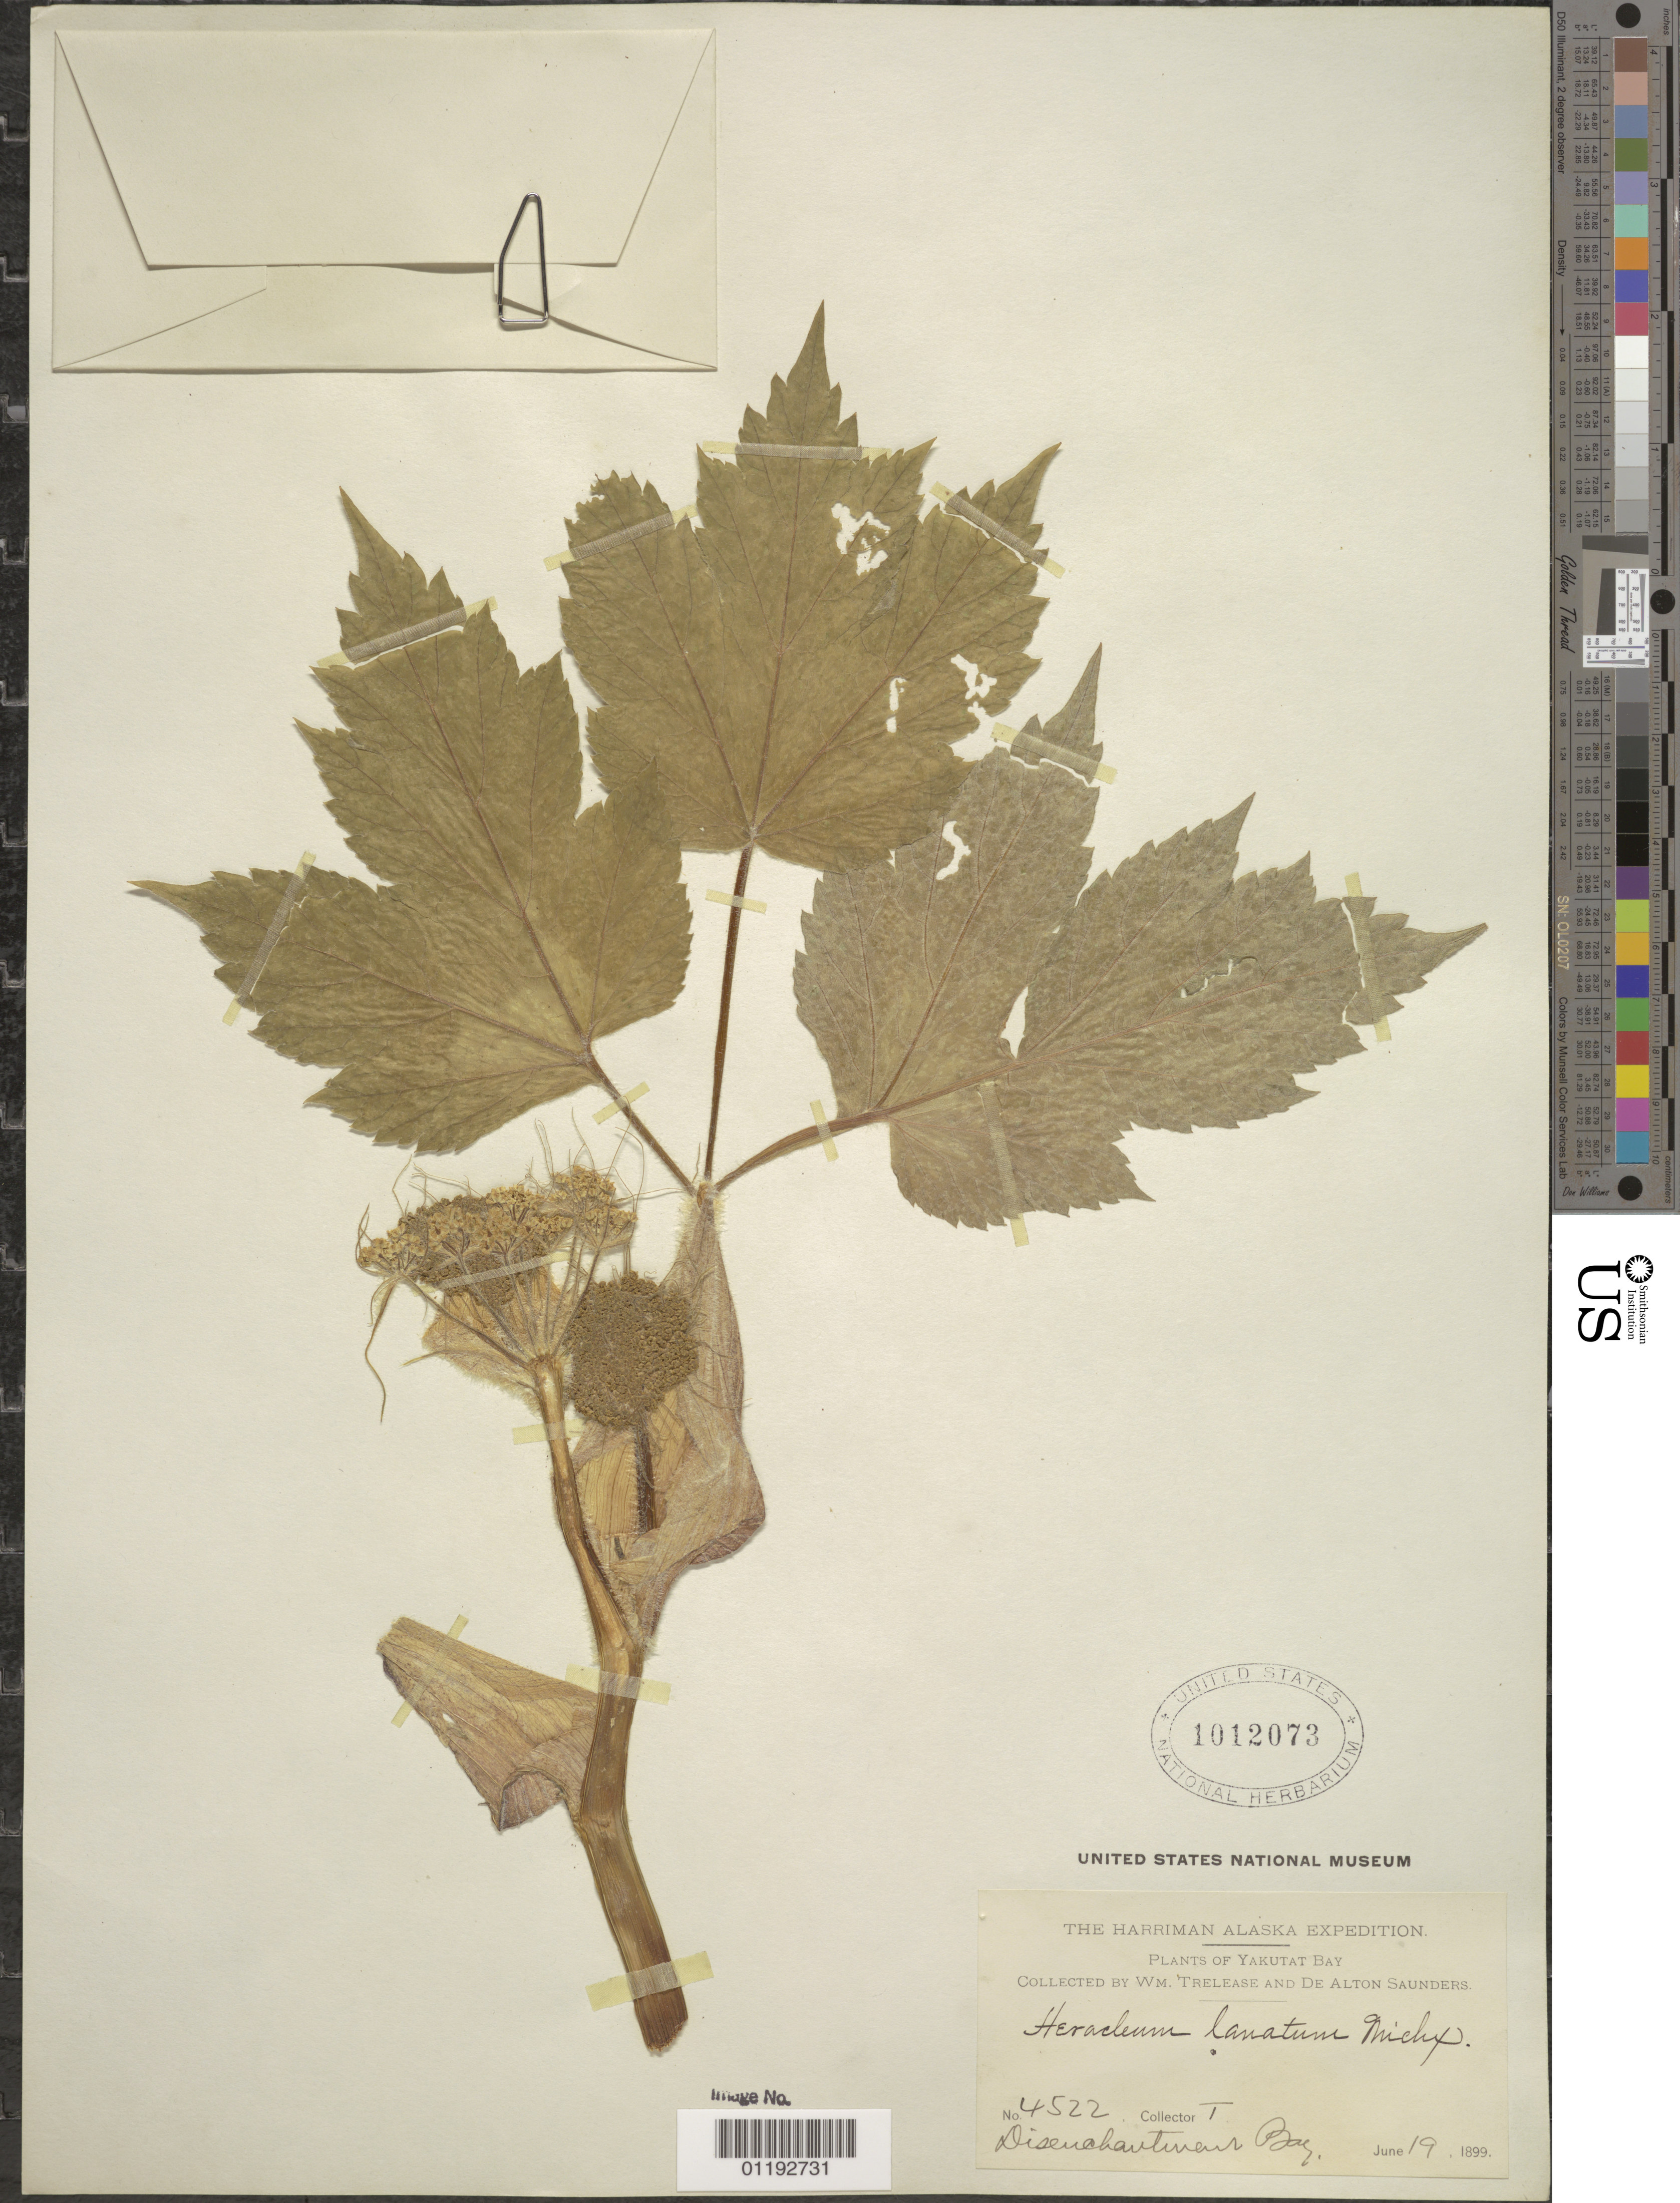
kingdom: Plantae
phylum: Tracheophyta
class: Magnoliopsida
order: Apiales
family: Apiaceae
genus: Heracleum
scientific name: Heracleum lanatum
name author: Michx.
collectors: W. Trelease & D. Saunders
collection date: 1899-06-19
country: United States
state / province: Alaska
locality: Disenchantment Bay.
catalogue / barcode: US 1012073